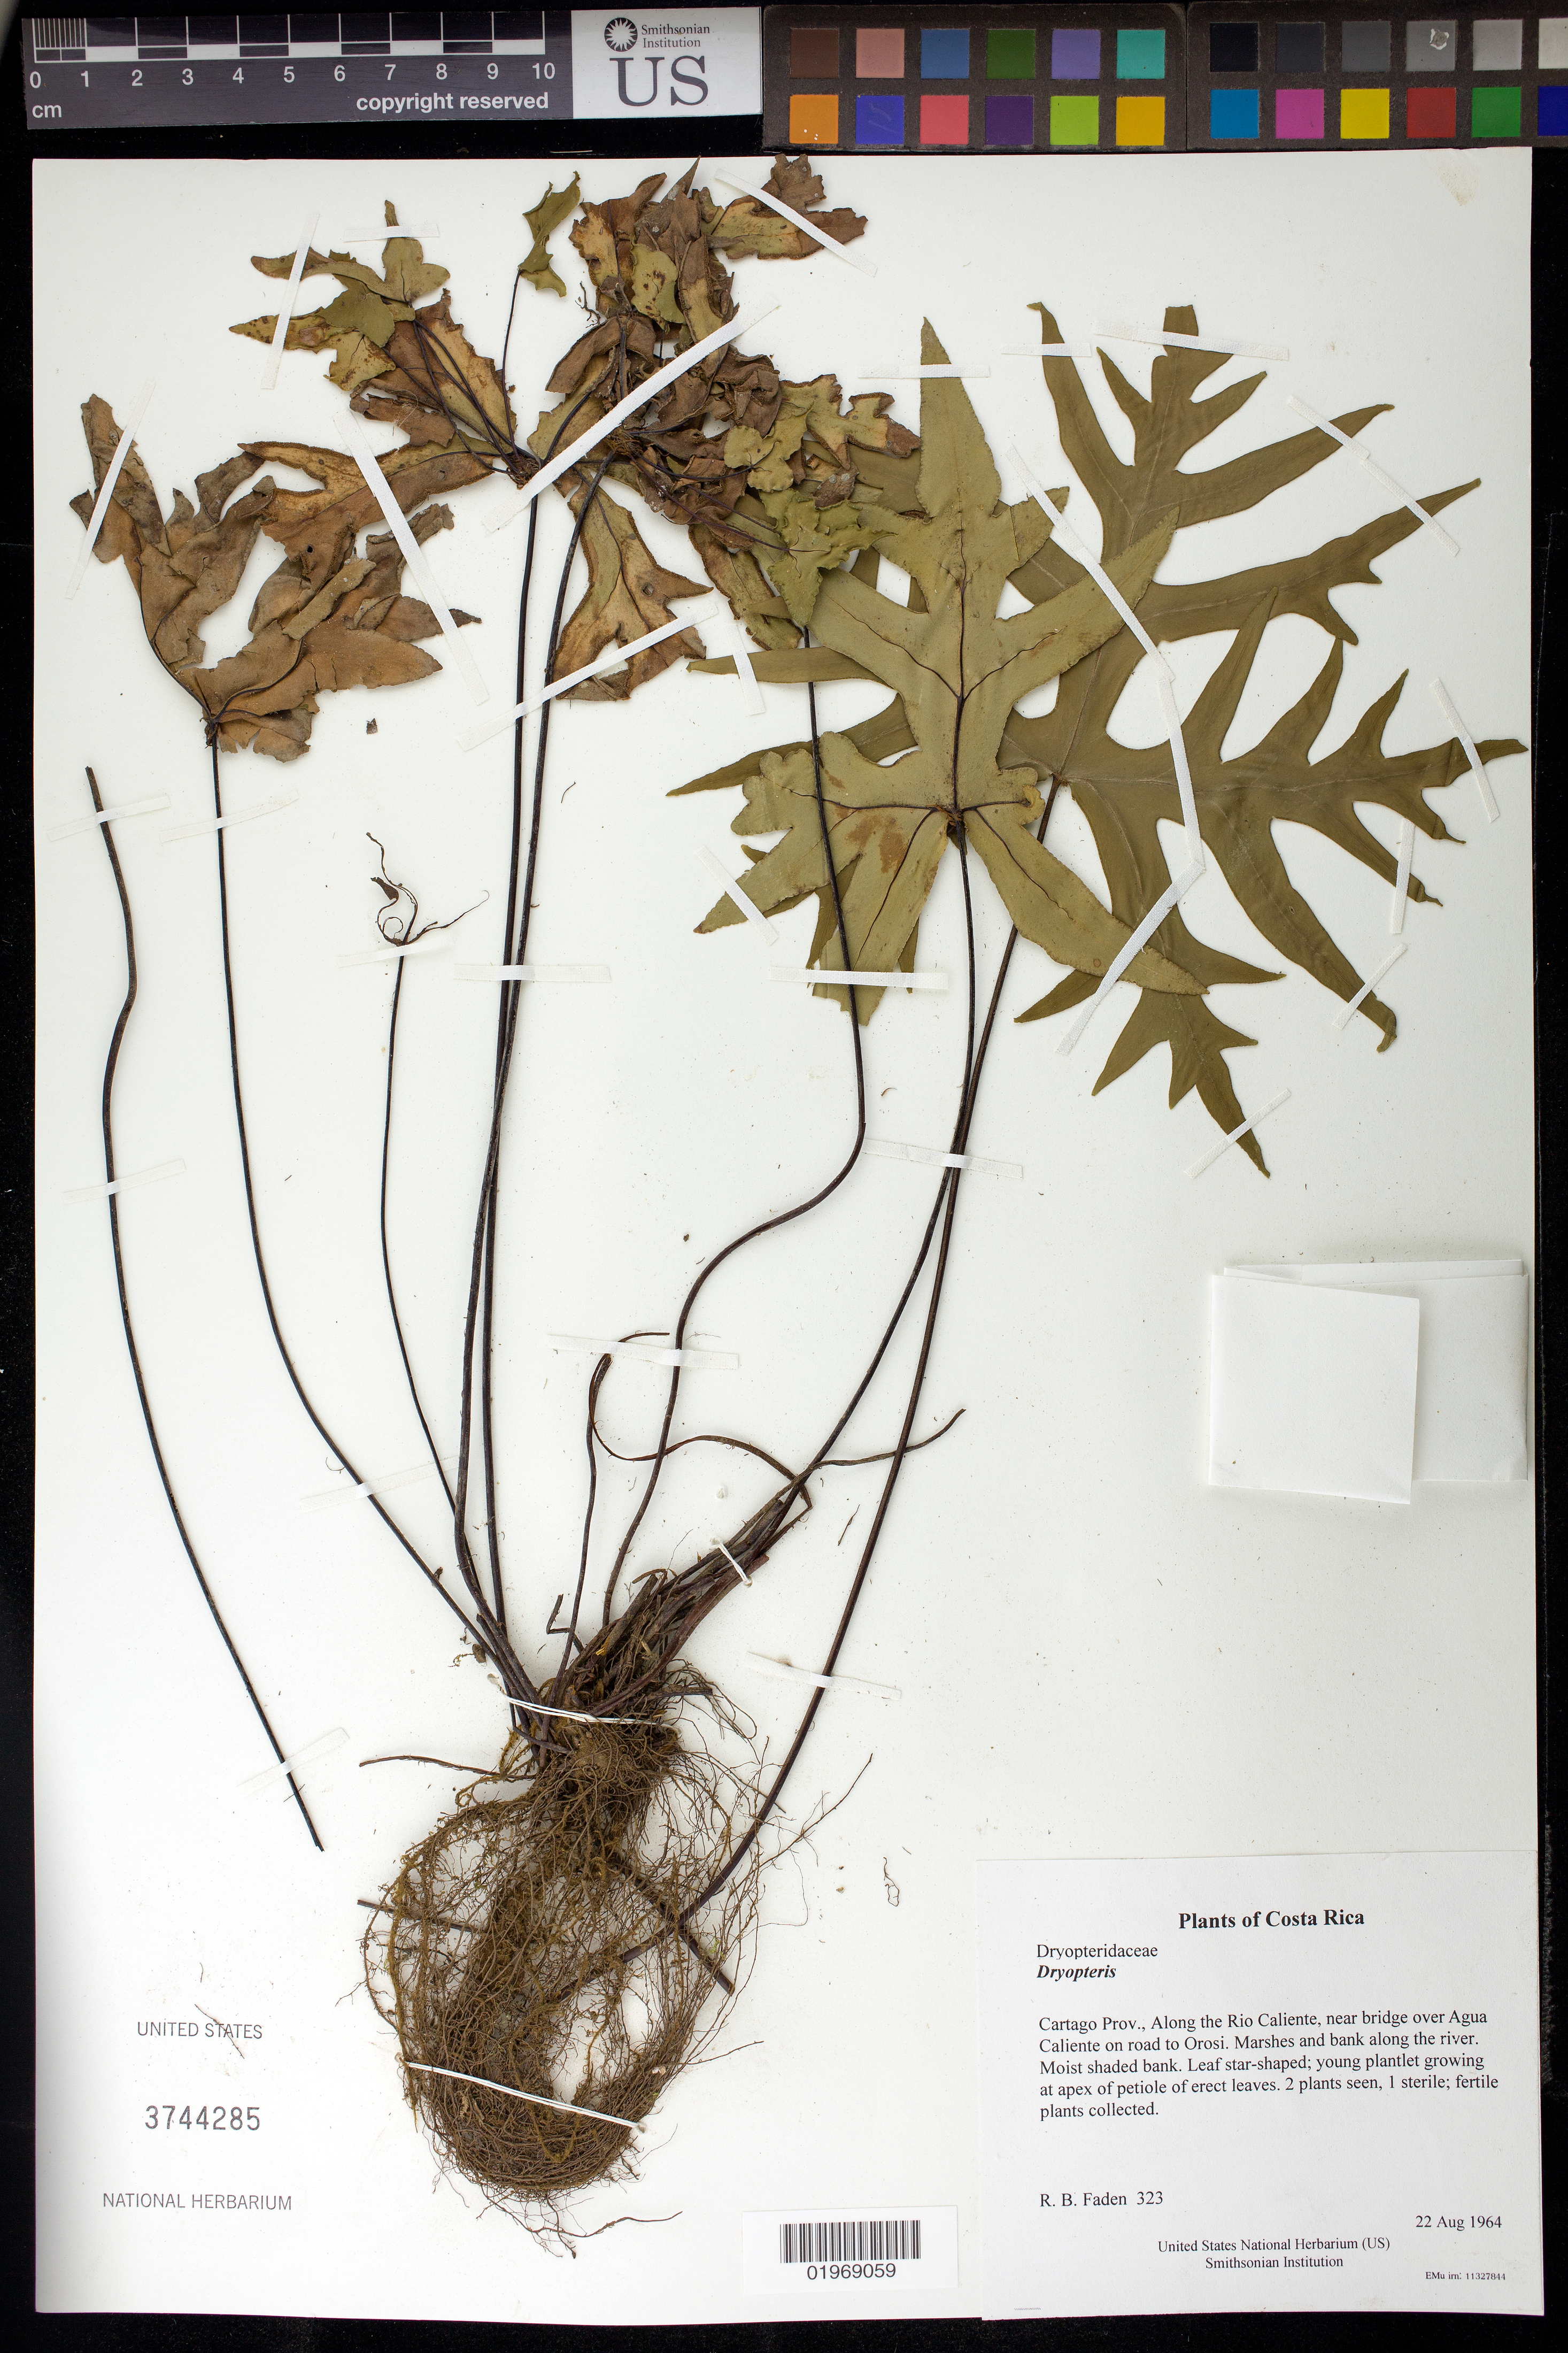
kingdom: Plantae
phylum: Tracheophyta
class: Polypodiopsida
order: Polypodiales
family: Dryopteridaceae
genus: Dryopteris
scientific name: Dryopteris sp.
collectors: R. B. Faden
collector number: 323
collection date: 1964-08-22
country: Costa Rica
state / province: Cartago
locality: Along the Rio Caliente, near bridge over Agua Caliente on road to Orosi. Marshes and bank along the river.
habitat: Moist shaded bank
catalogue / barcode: US 3744285